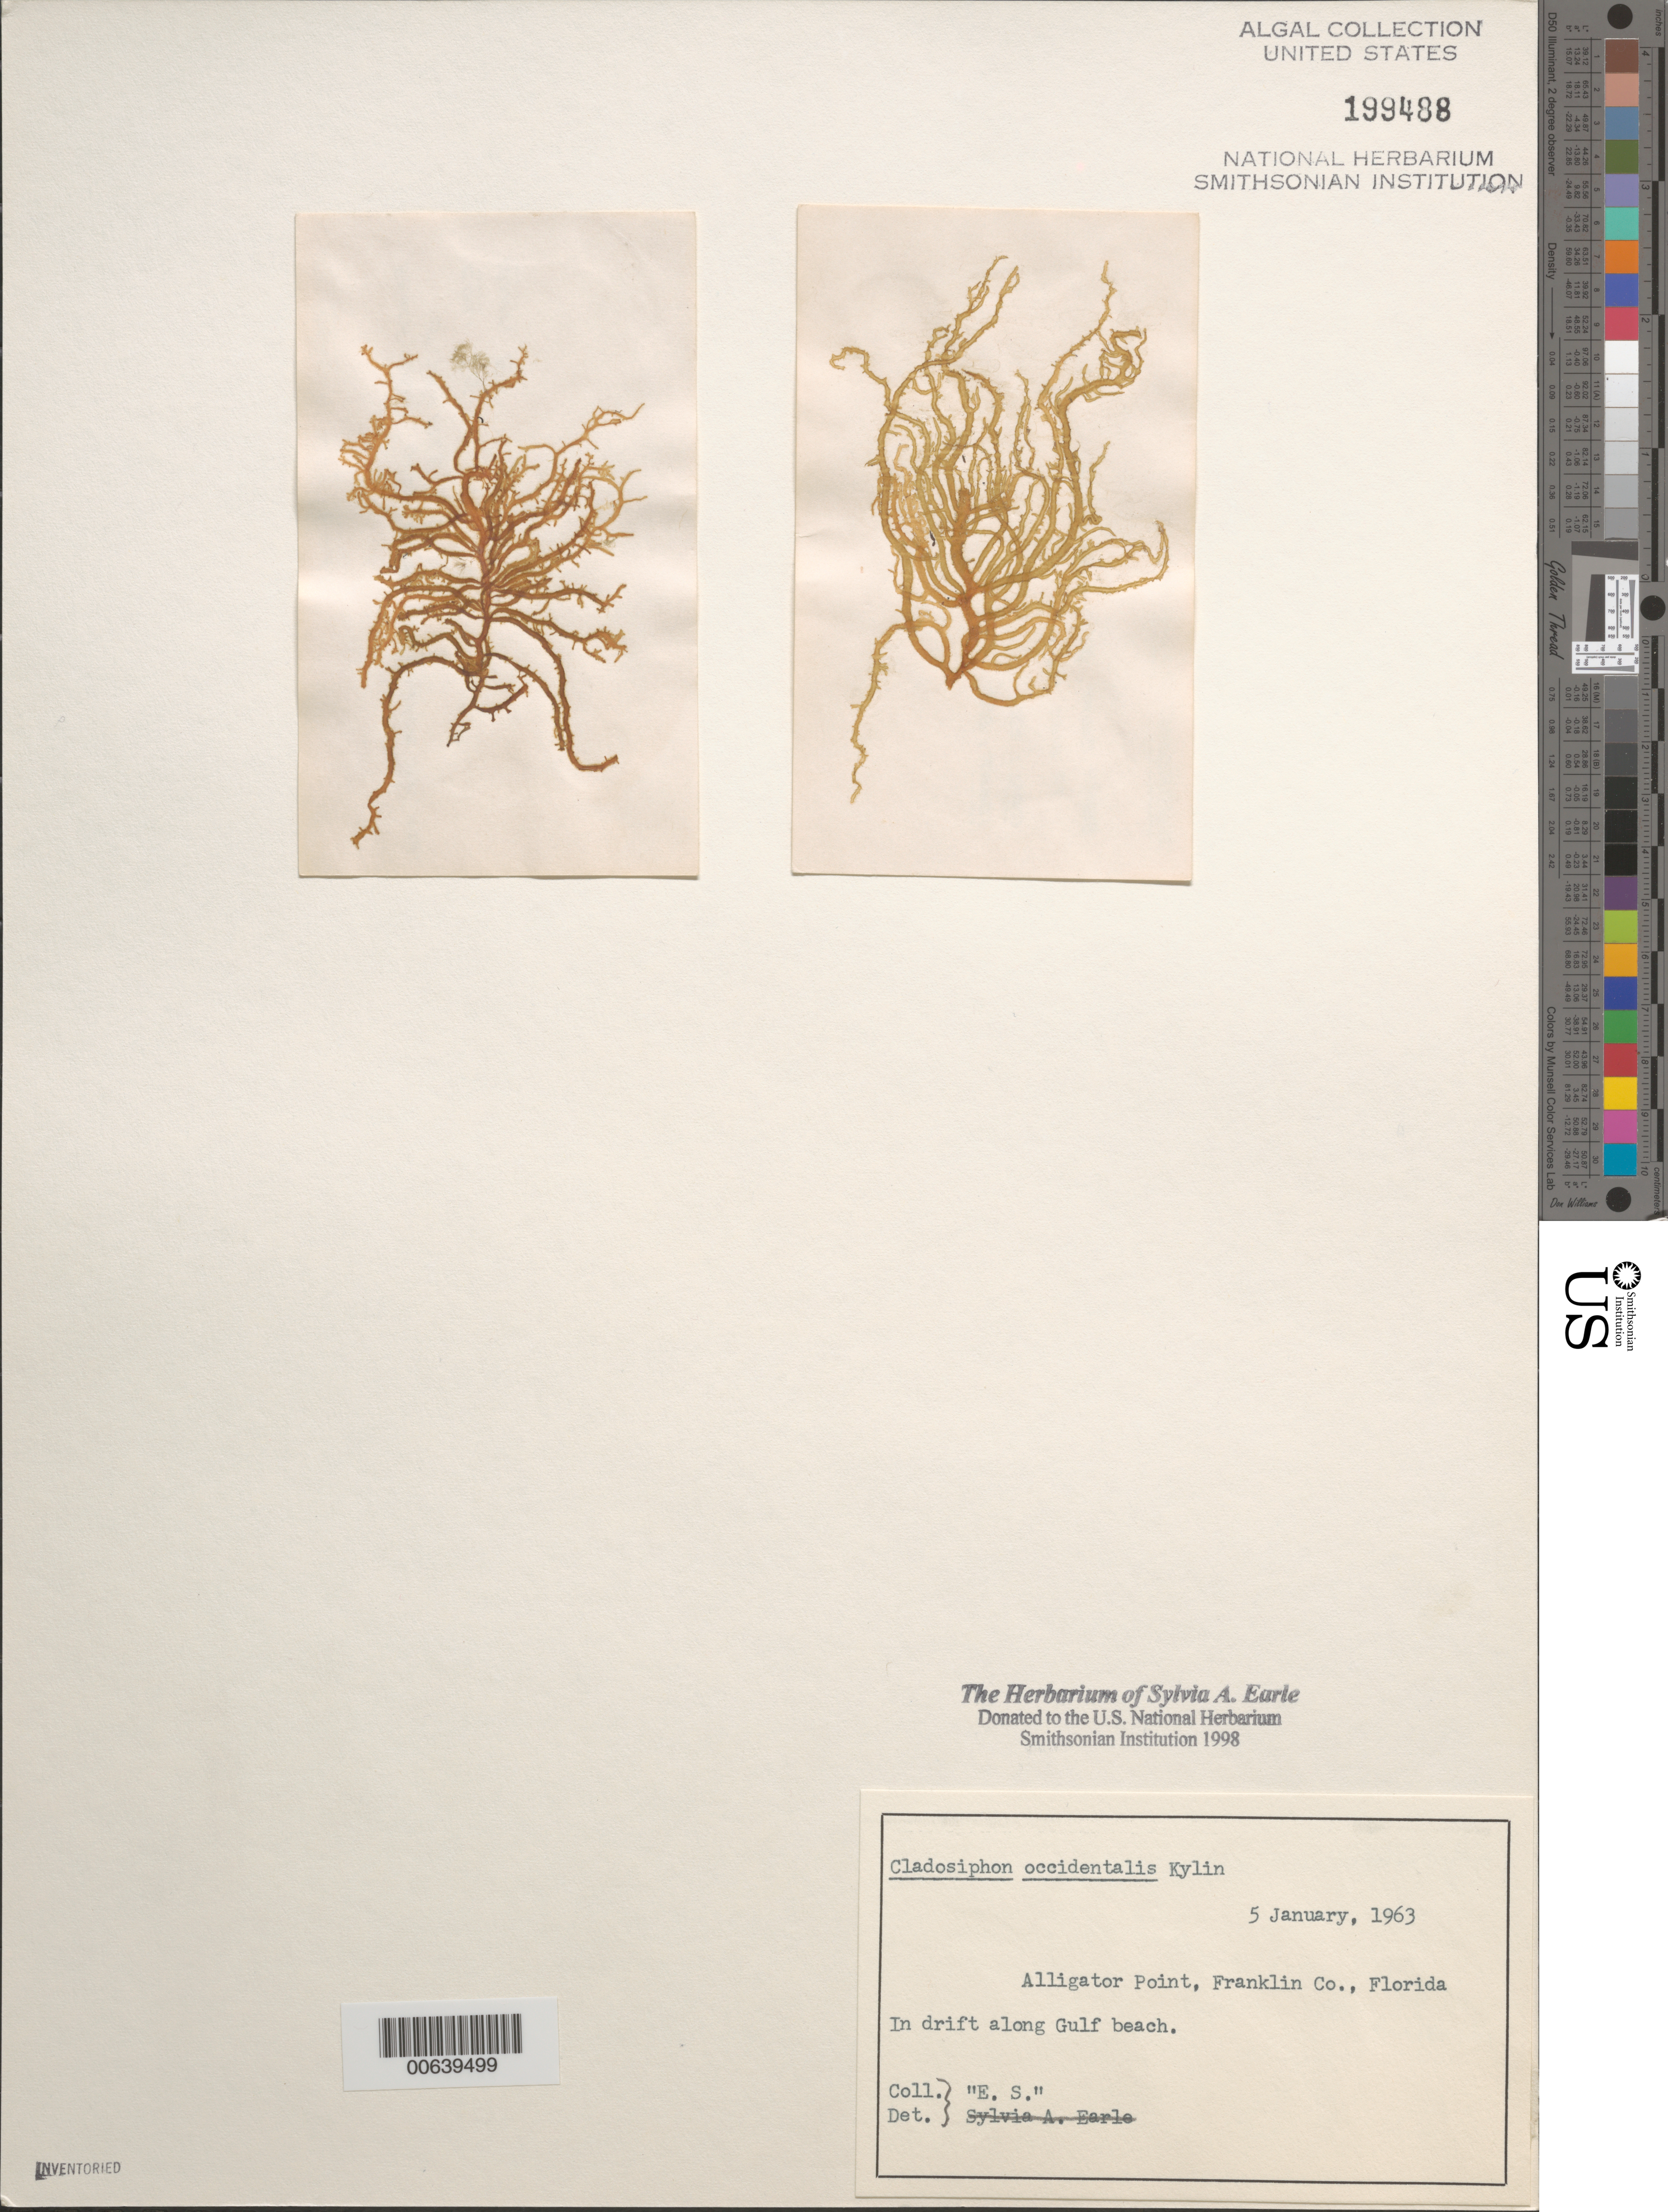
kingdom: Chromista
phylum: Ochrophyta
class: Phaeophyceae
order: Ectocarpales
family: Chordariaceae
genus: Cladosiphon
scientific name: Cladosiphon occidentalis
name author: Kylin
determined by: S., E.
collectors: E. S.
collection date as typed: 05 Jan 1963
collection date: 1963-01-05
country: United States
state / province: Florida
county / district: Franklin County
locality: Alligator Point, Gulf Beach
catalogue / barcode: US 199488